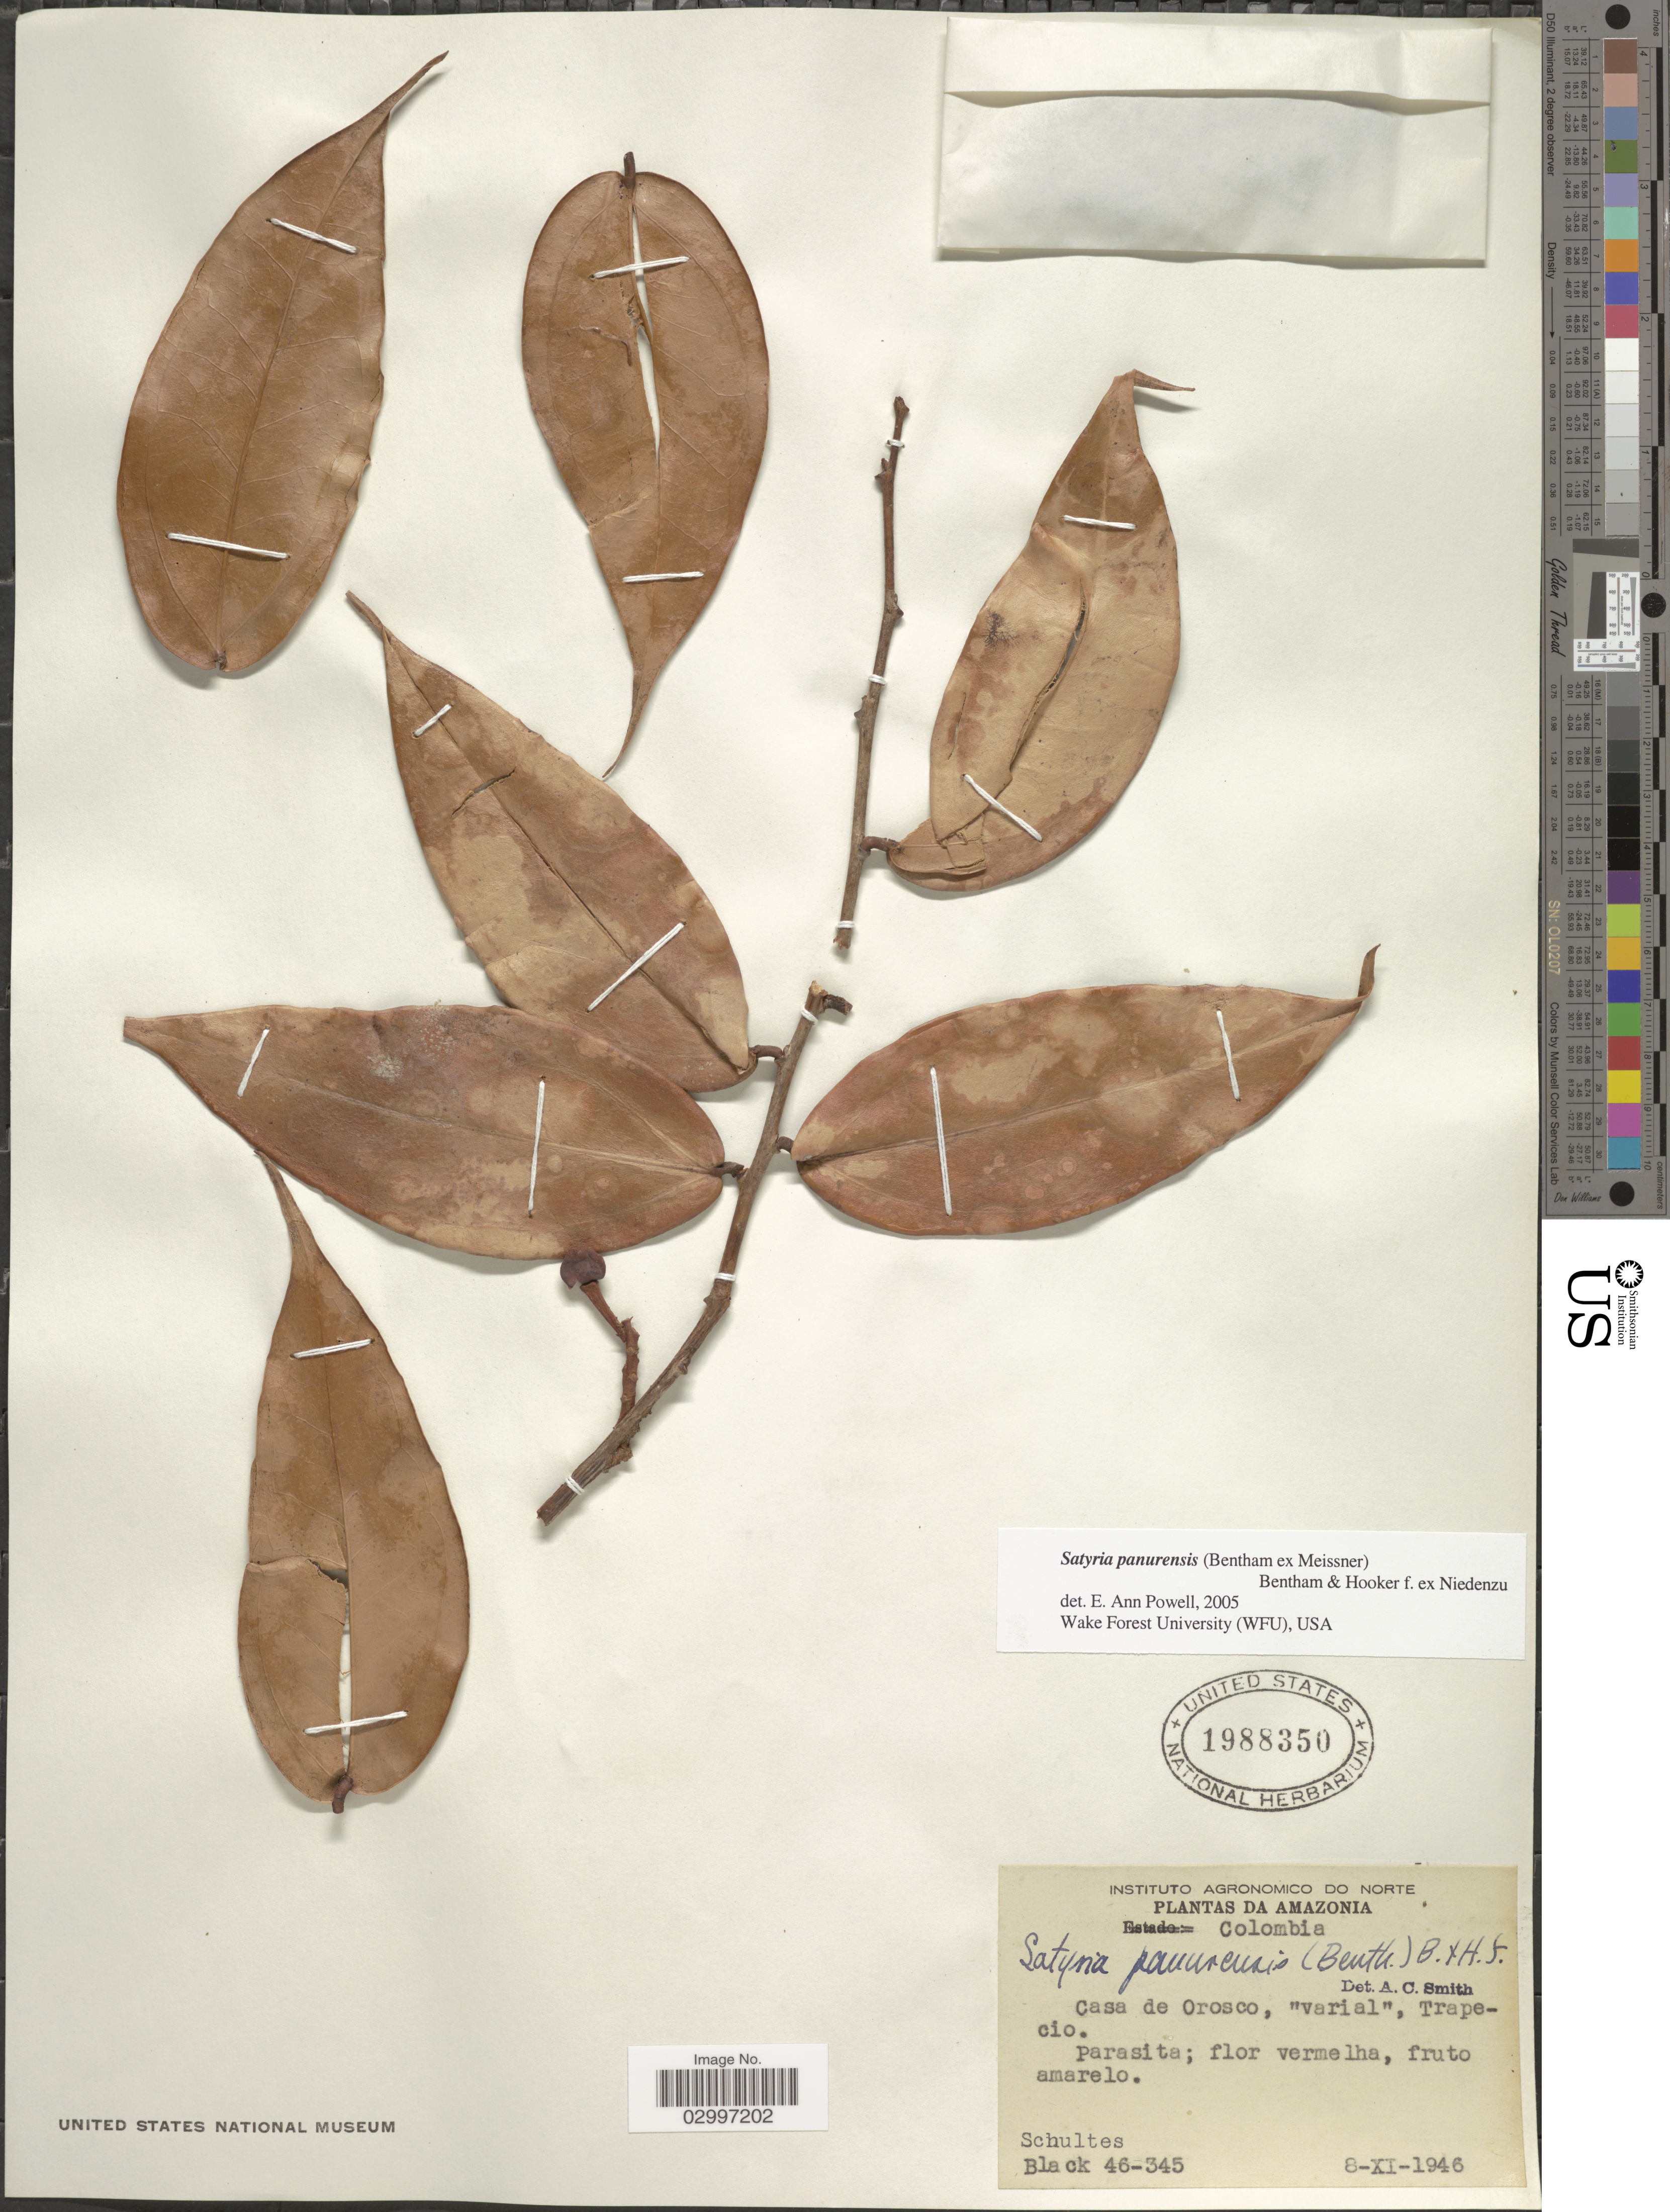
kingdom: Plantae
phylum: Tracheophyta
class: Magnoliopsida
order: Ericales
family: Ericaceae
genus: Satyria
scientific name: Satyria panurensis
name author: (Benth. ex Meisn.) Benth. & Hook. f. ex Nied.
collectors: -- Schultes & -- Black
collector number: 46-345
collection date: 1946-11-08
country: Colombia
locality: Casa de Orosco, "varial", Trapecio.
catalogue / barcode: US 1988350